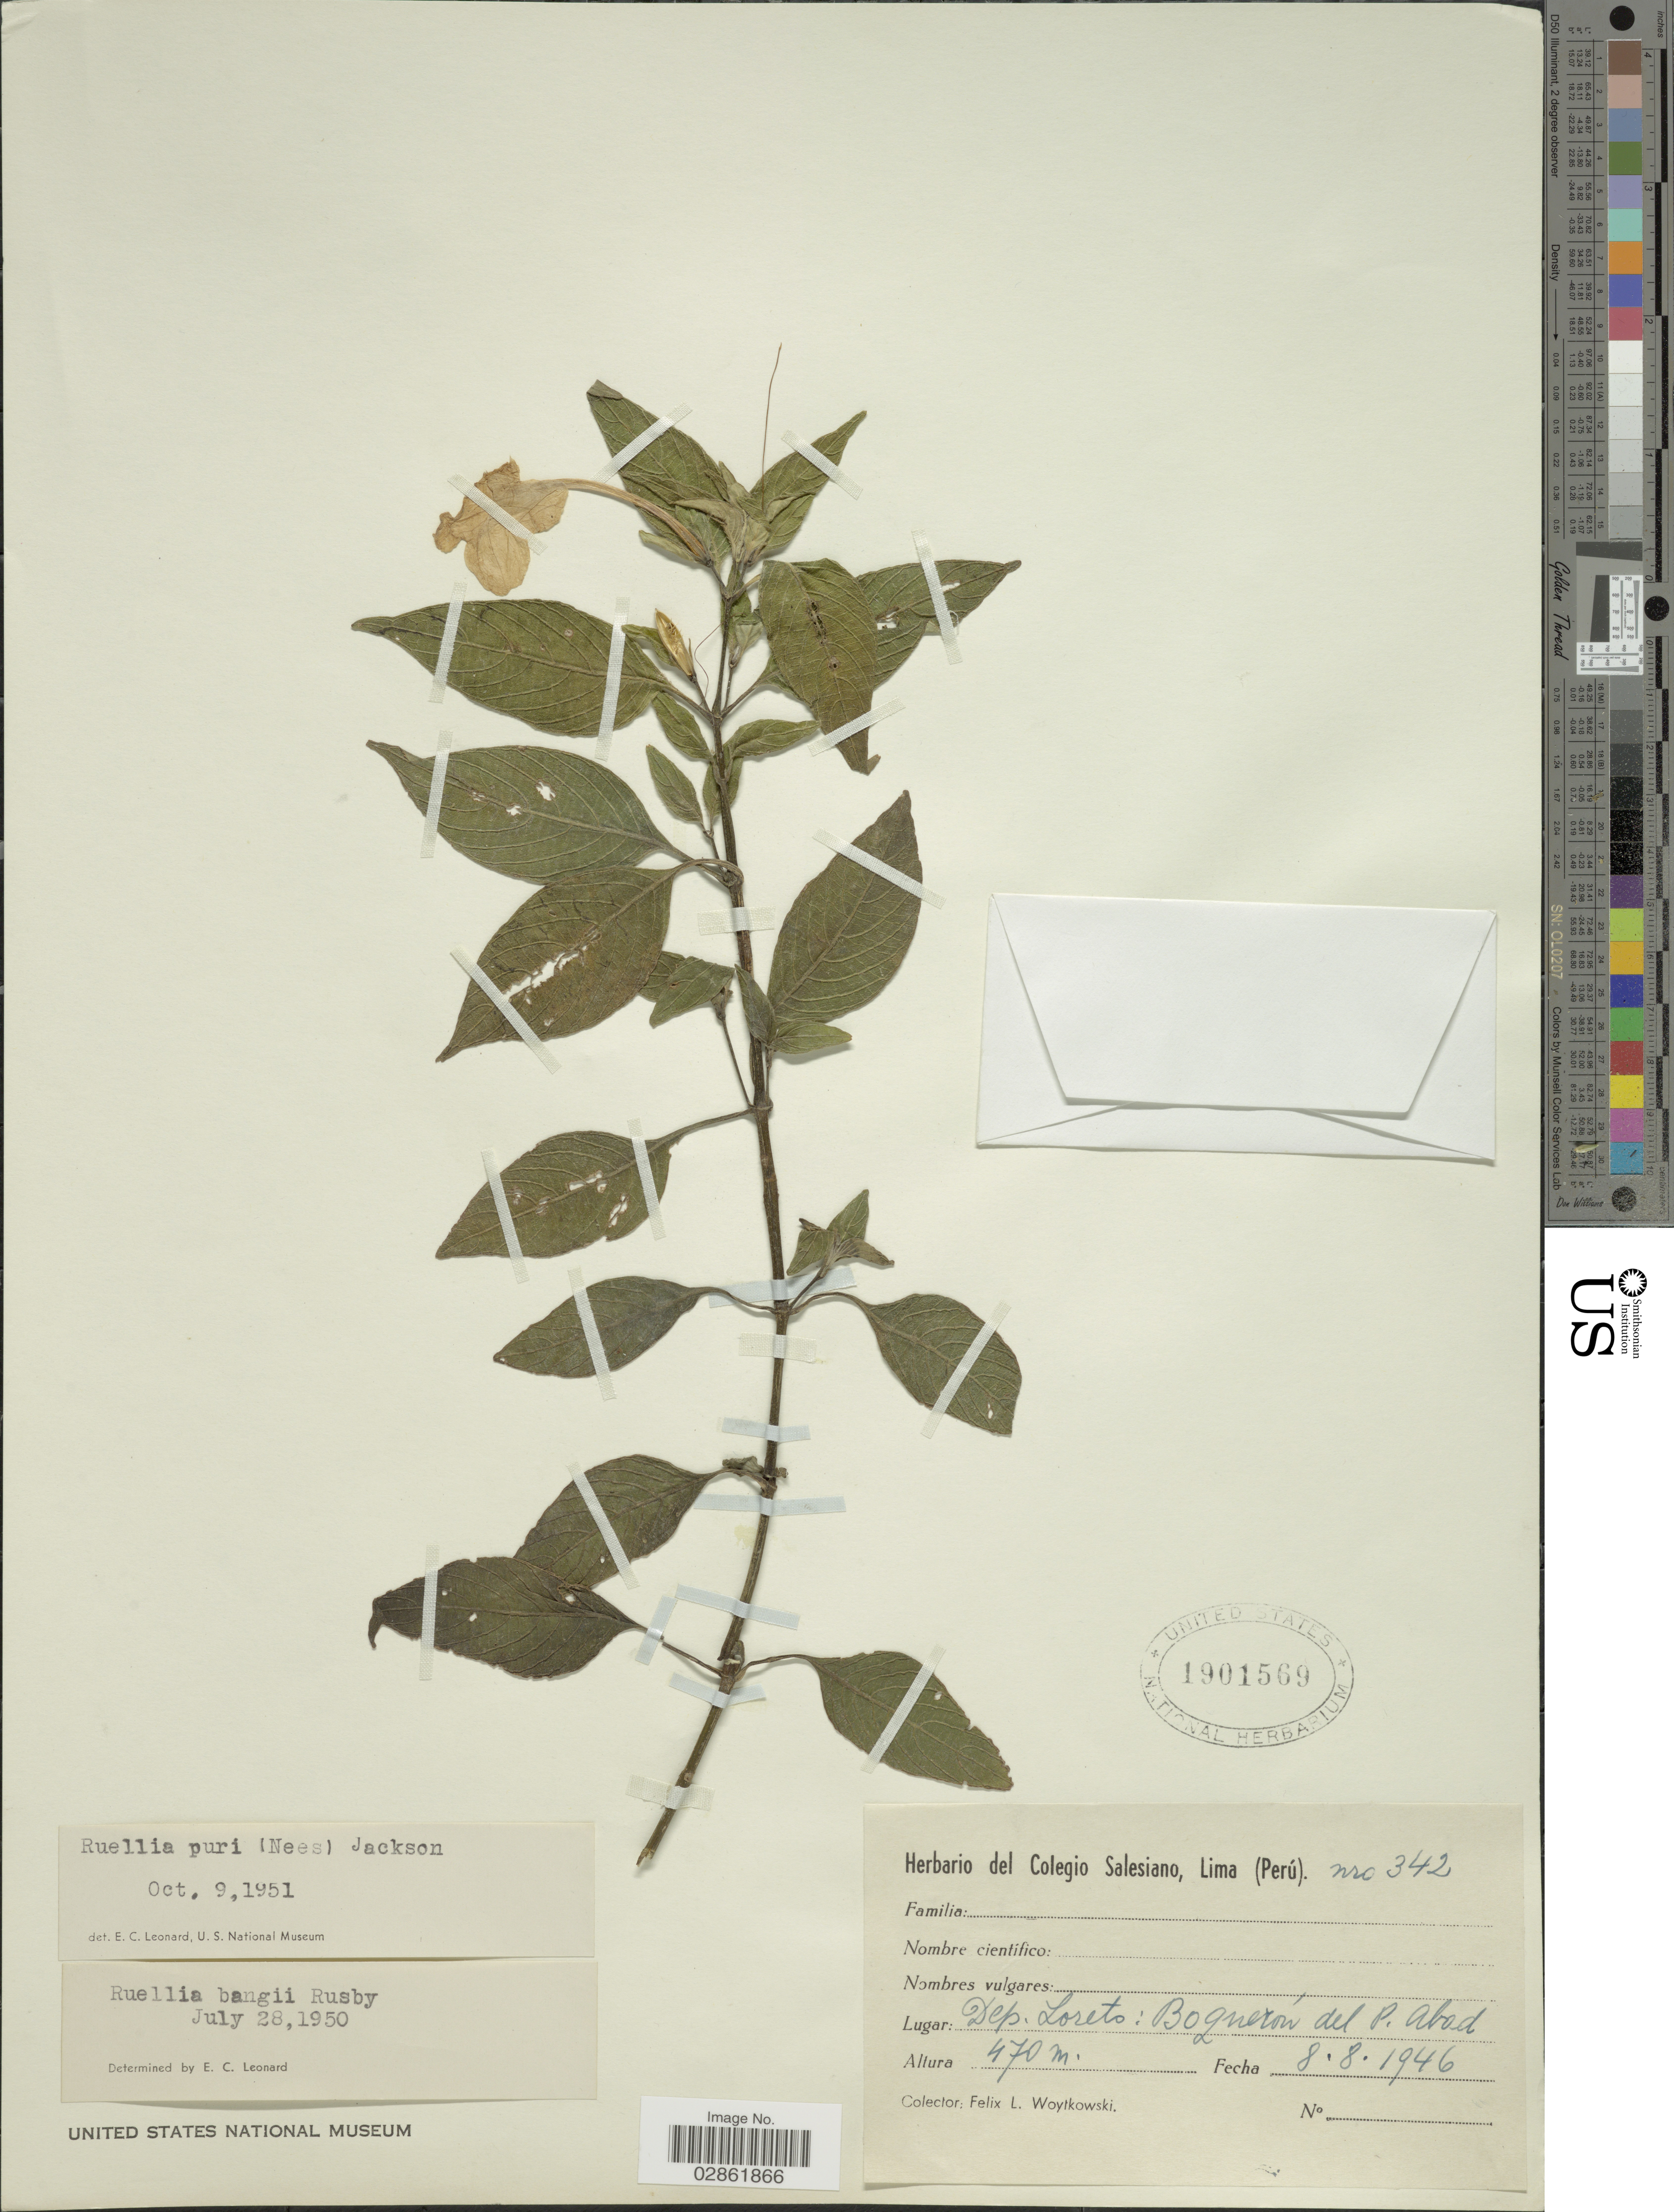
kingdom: Plantae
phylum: Tracheophyta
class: Magnoliopsida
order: Lamiales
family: Acanthaceae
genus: Ruellia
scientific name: Ruellia puri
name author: Mart. ex Nees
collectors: F. Woytkowski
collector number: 342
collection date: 1946-08-08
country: Peru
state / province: Loreto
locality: Boquerón del P. Abad.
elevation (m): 470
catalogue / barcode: US 1901569